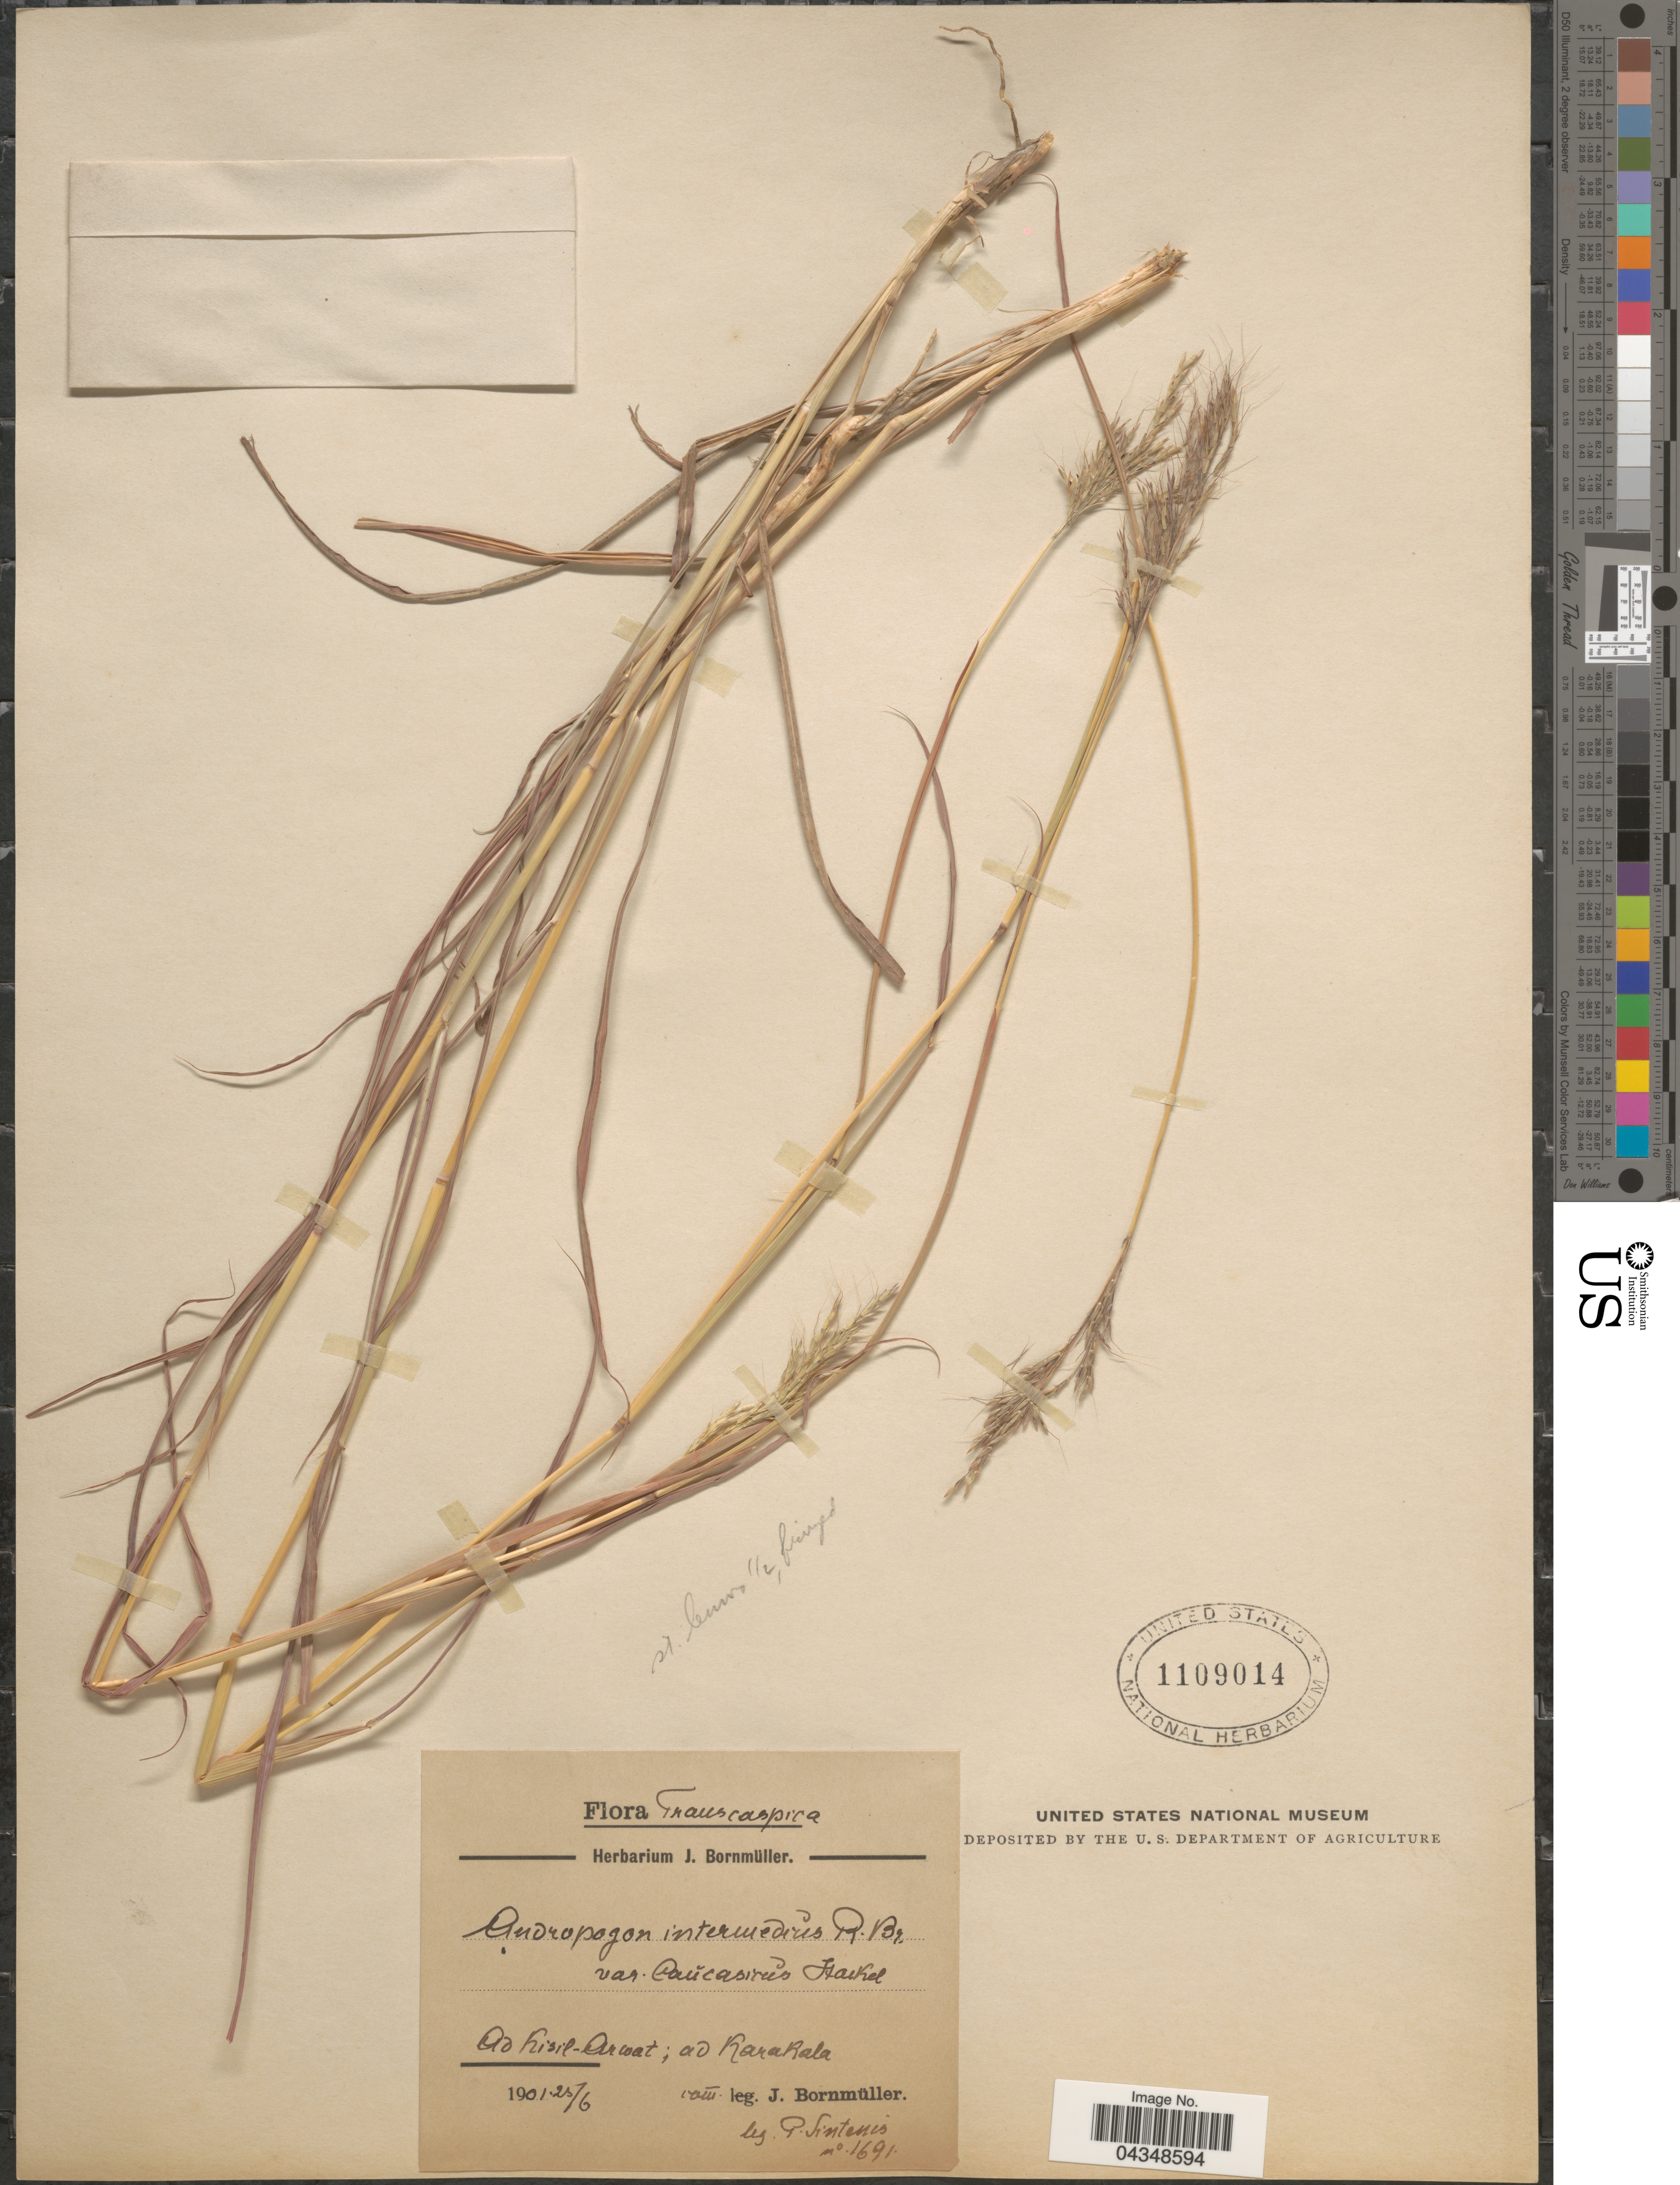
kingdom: Plantae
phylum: Tracheophyta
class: Liliopsida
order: Poales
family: Poaceae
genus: Bothriochloa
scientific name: Bothriochloa bladhii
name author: (Retz.) S.T. Blake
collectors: P. Sintenis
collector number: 1691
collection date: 1901-06-25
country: Turkmenistan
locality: Transcaspica. Ad Kisil-Arwat; ad Karakala.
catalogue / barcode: US 1109014